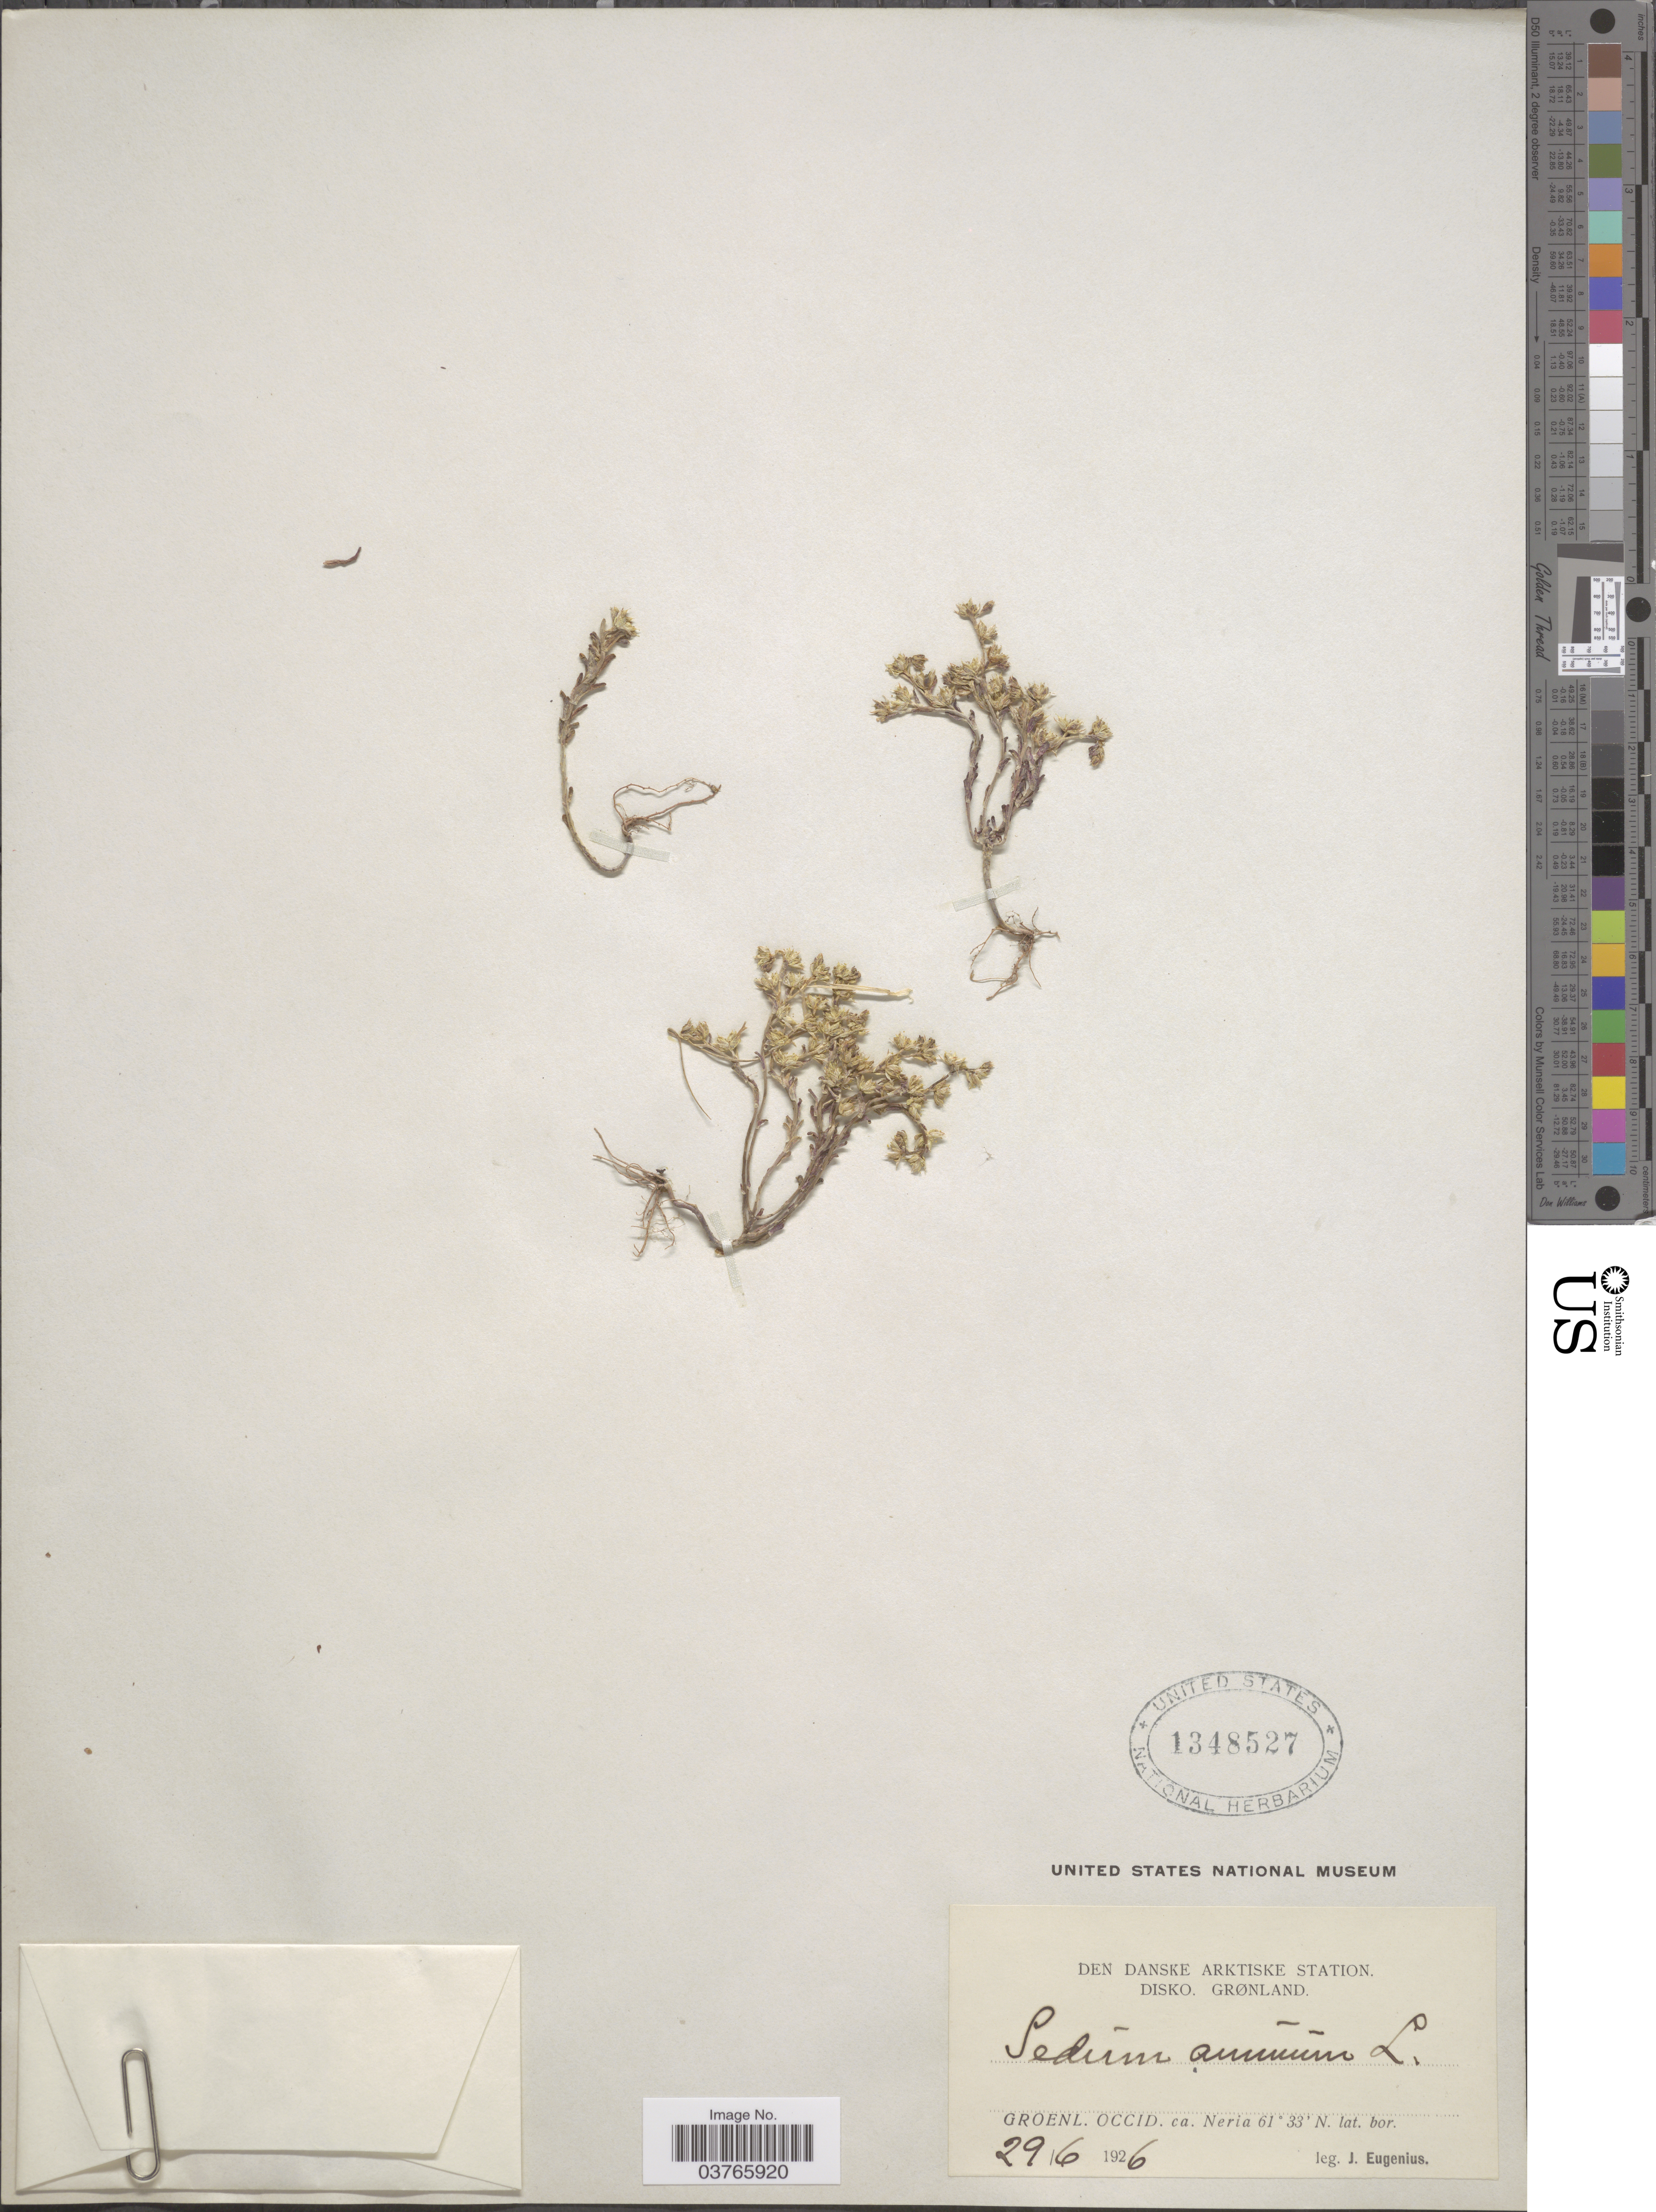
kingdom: Plantae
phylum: Tracheophyta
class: Magnoliopsida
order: Saxifragales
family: Crassulaceae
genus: Sedum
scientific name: Sedum annuum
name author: L.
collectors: J. Eugenius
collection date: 1926-06-29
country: Greenland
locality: Den Danske Arktiske Station Disko. Grønland. Groenl. Occid. ca Neria.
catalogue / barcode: US 1348527